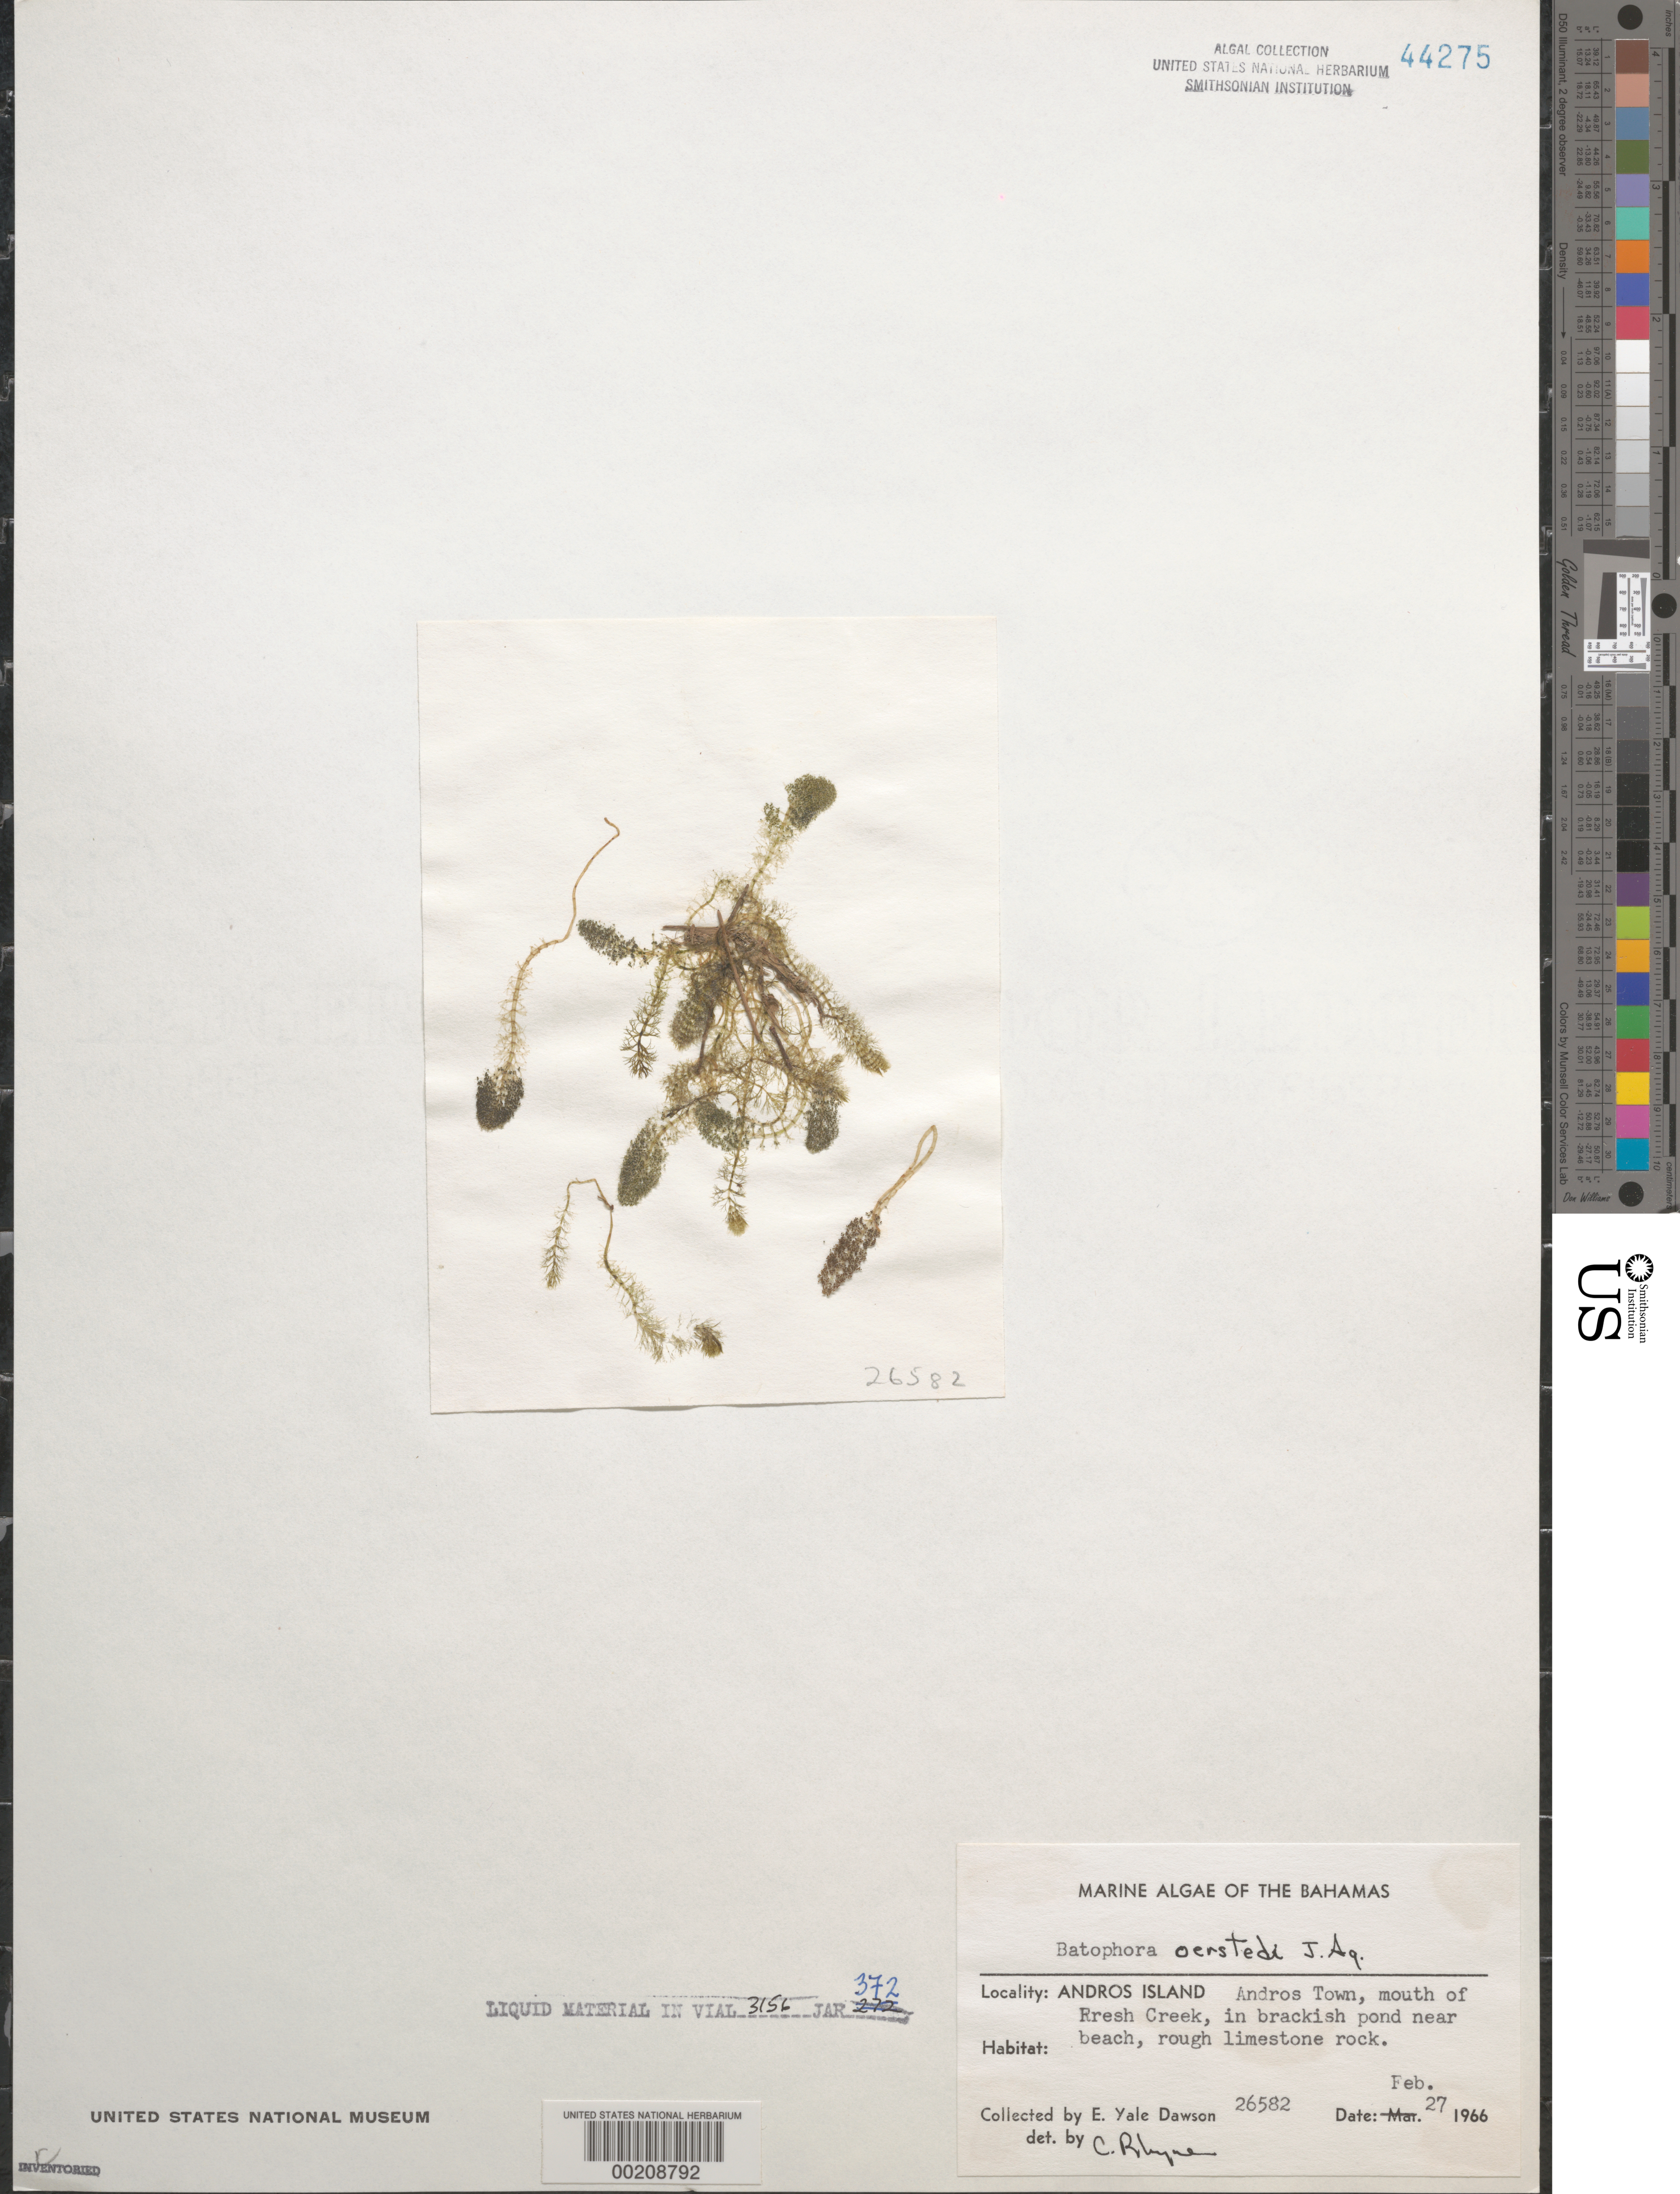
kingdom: Plantae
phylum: Chlorophyta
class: Ulvophyceae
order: Dasycladales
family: Dasycladaceae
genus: Batophora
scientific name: Batophora oerstedii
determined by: Rhyne, C. F.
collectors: E. Y. Dawson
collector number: EYD 26582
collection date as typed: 27 Feb 1966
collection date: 1966-02-27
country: Bahamas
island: Andros Island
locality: Fresh Creek mouth, Andros Town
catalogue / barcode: US 44275